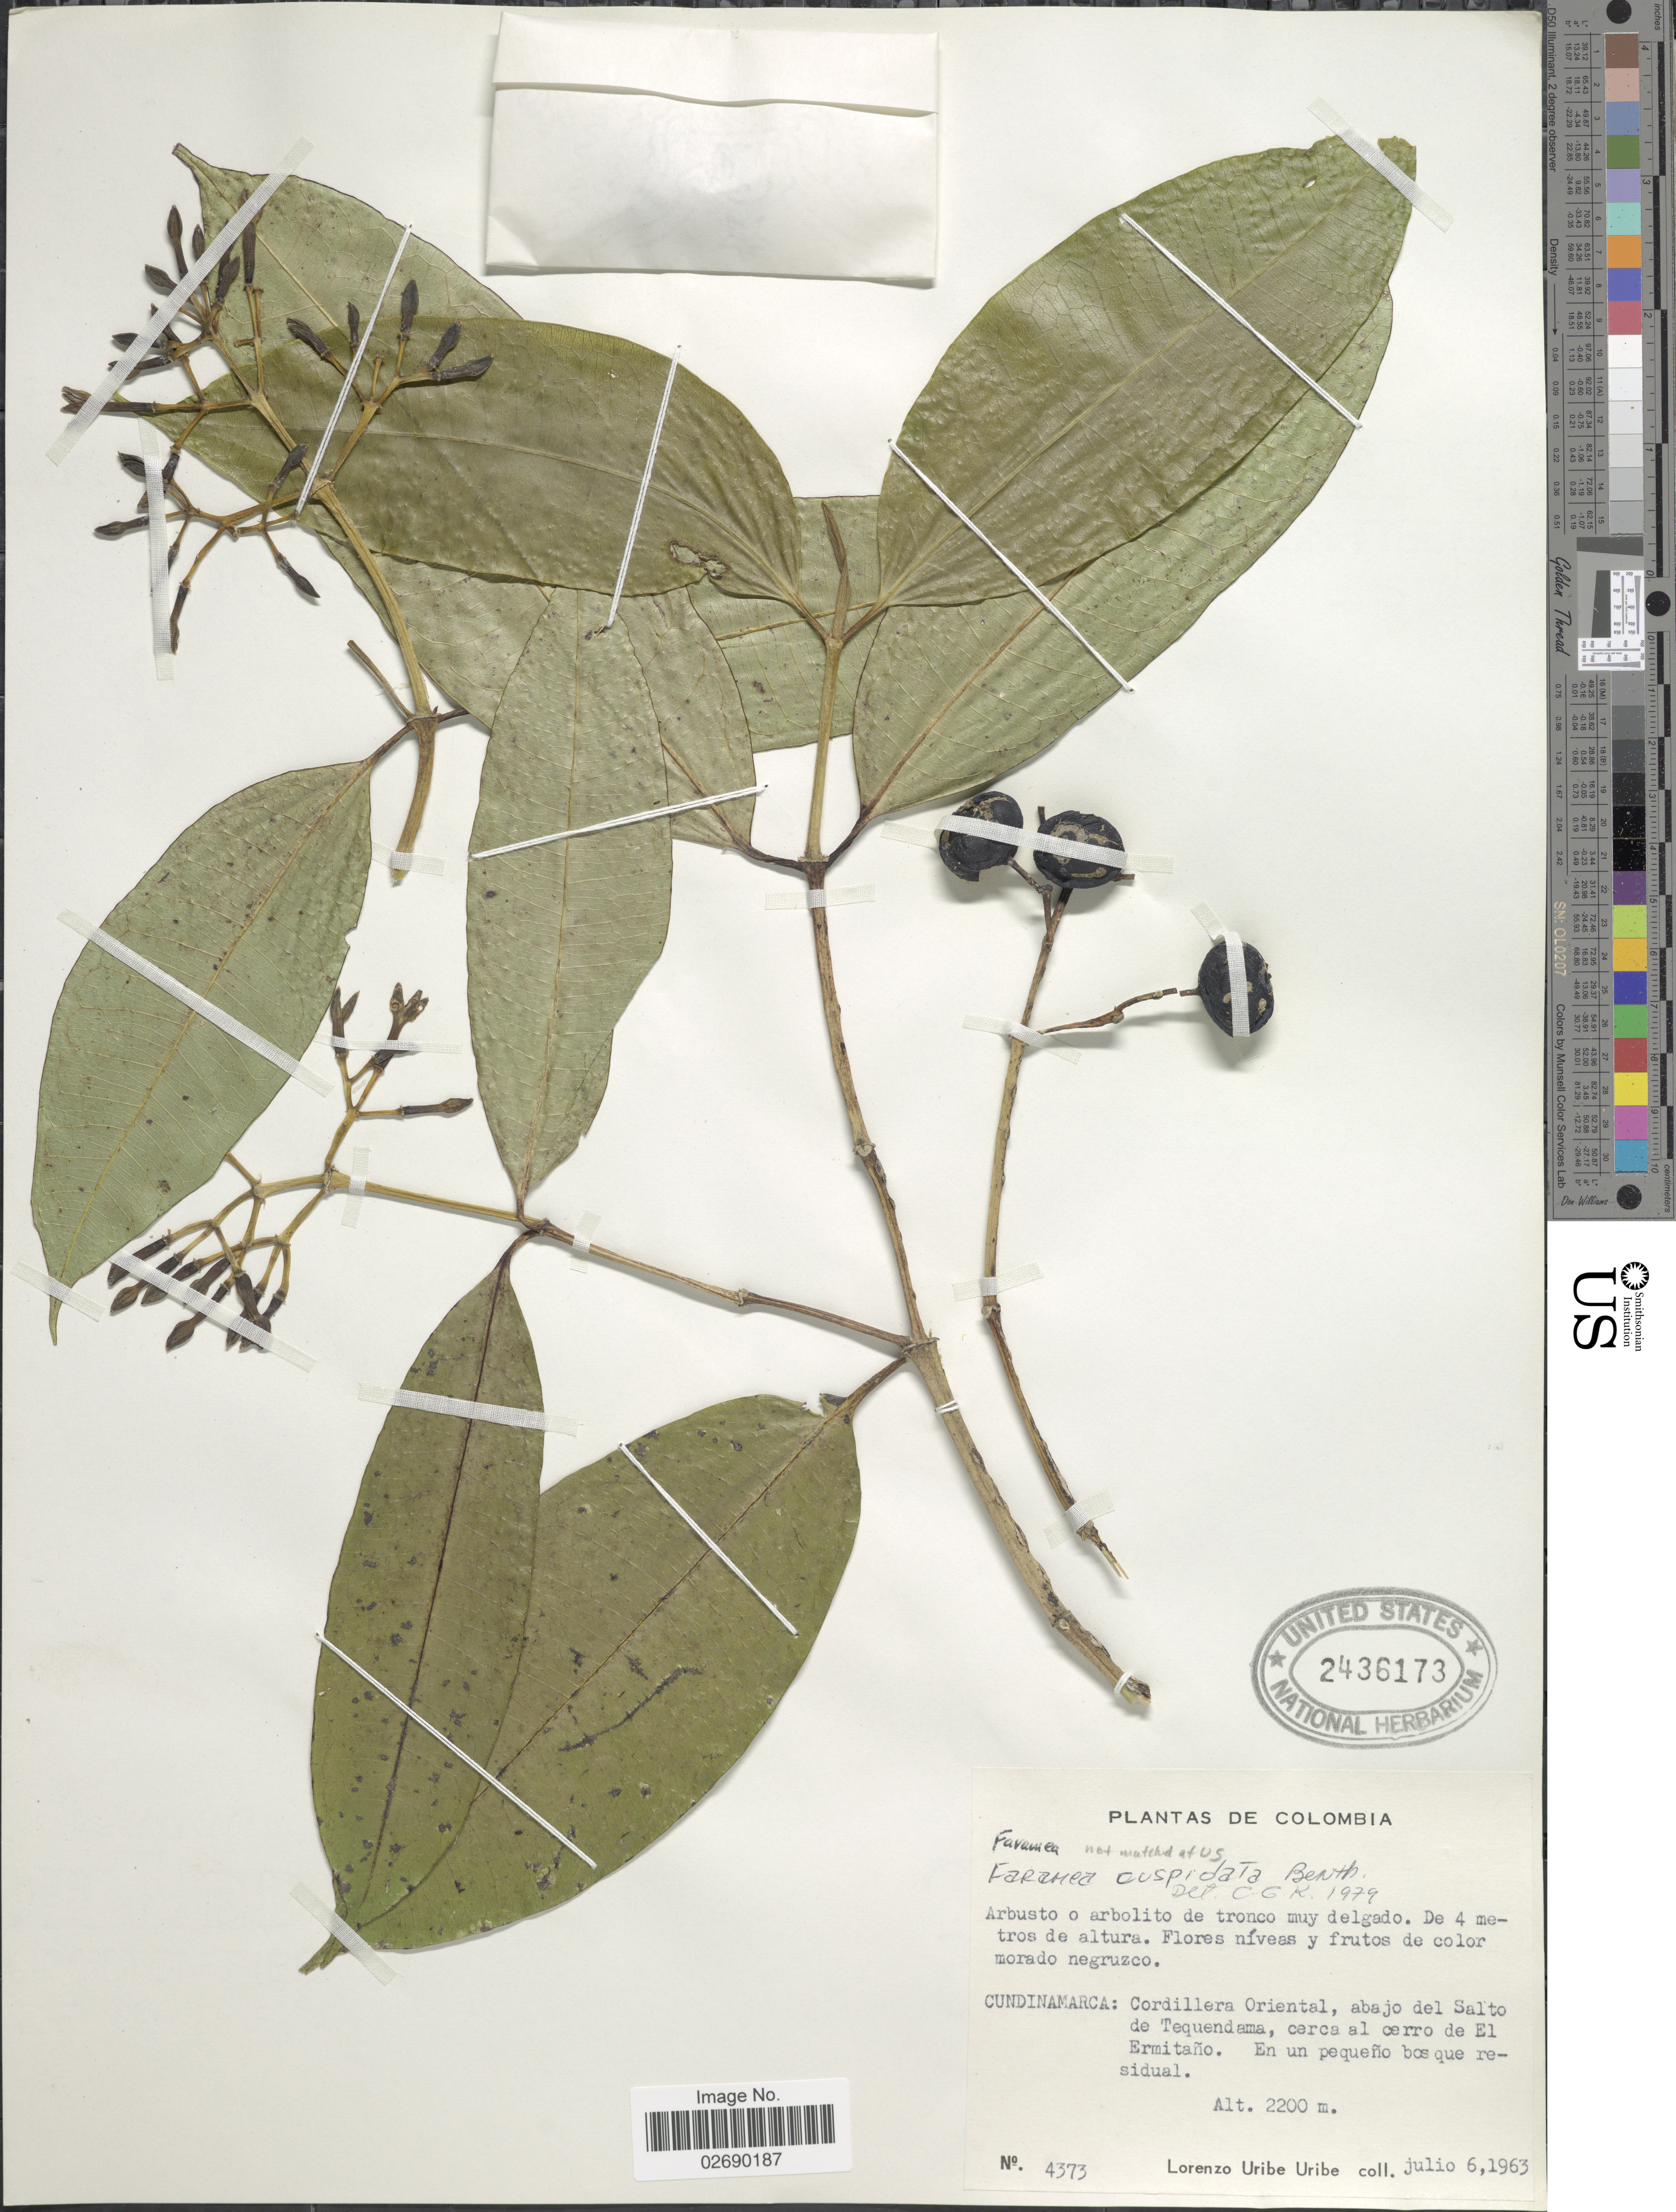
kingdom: Plantae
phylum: Tracheophyta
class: Magnoliopsida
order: Gentianales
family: Rubiaceae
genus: Faramea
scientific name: Faramea cuspidata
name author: Benth.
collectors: L. Uribe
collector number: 4373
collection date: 1963-07-06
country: Colombia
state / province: Cundinamarca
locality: Cordillera Oriental, abajo del Salto de Tequendama, cerca al cerro de El Ermitaño. En un pequeño bosque residual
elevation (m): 2200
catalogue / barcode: US 2436173